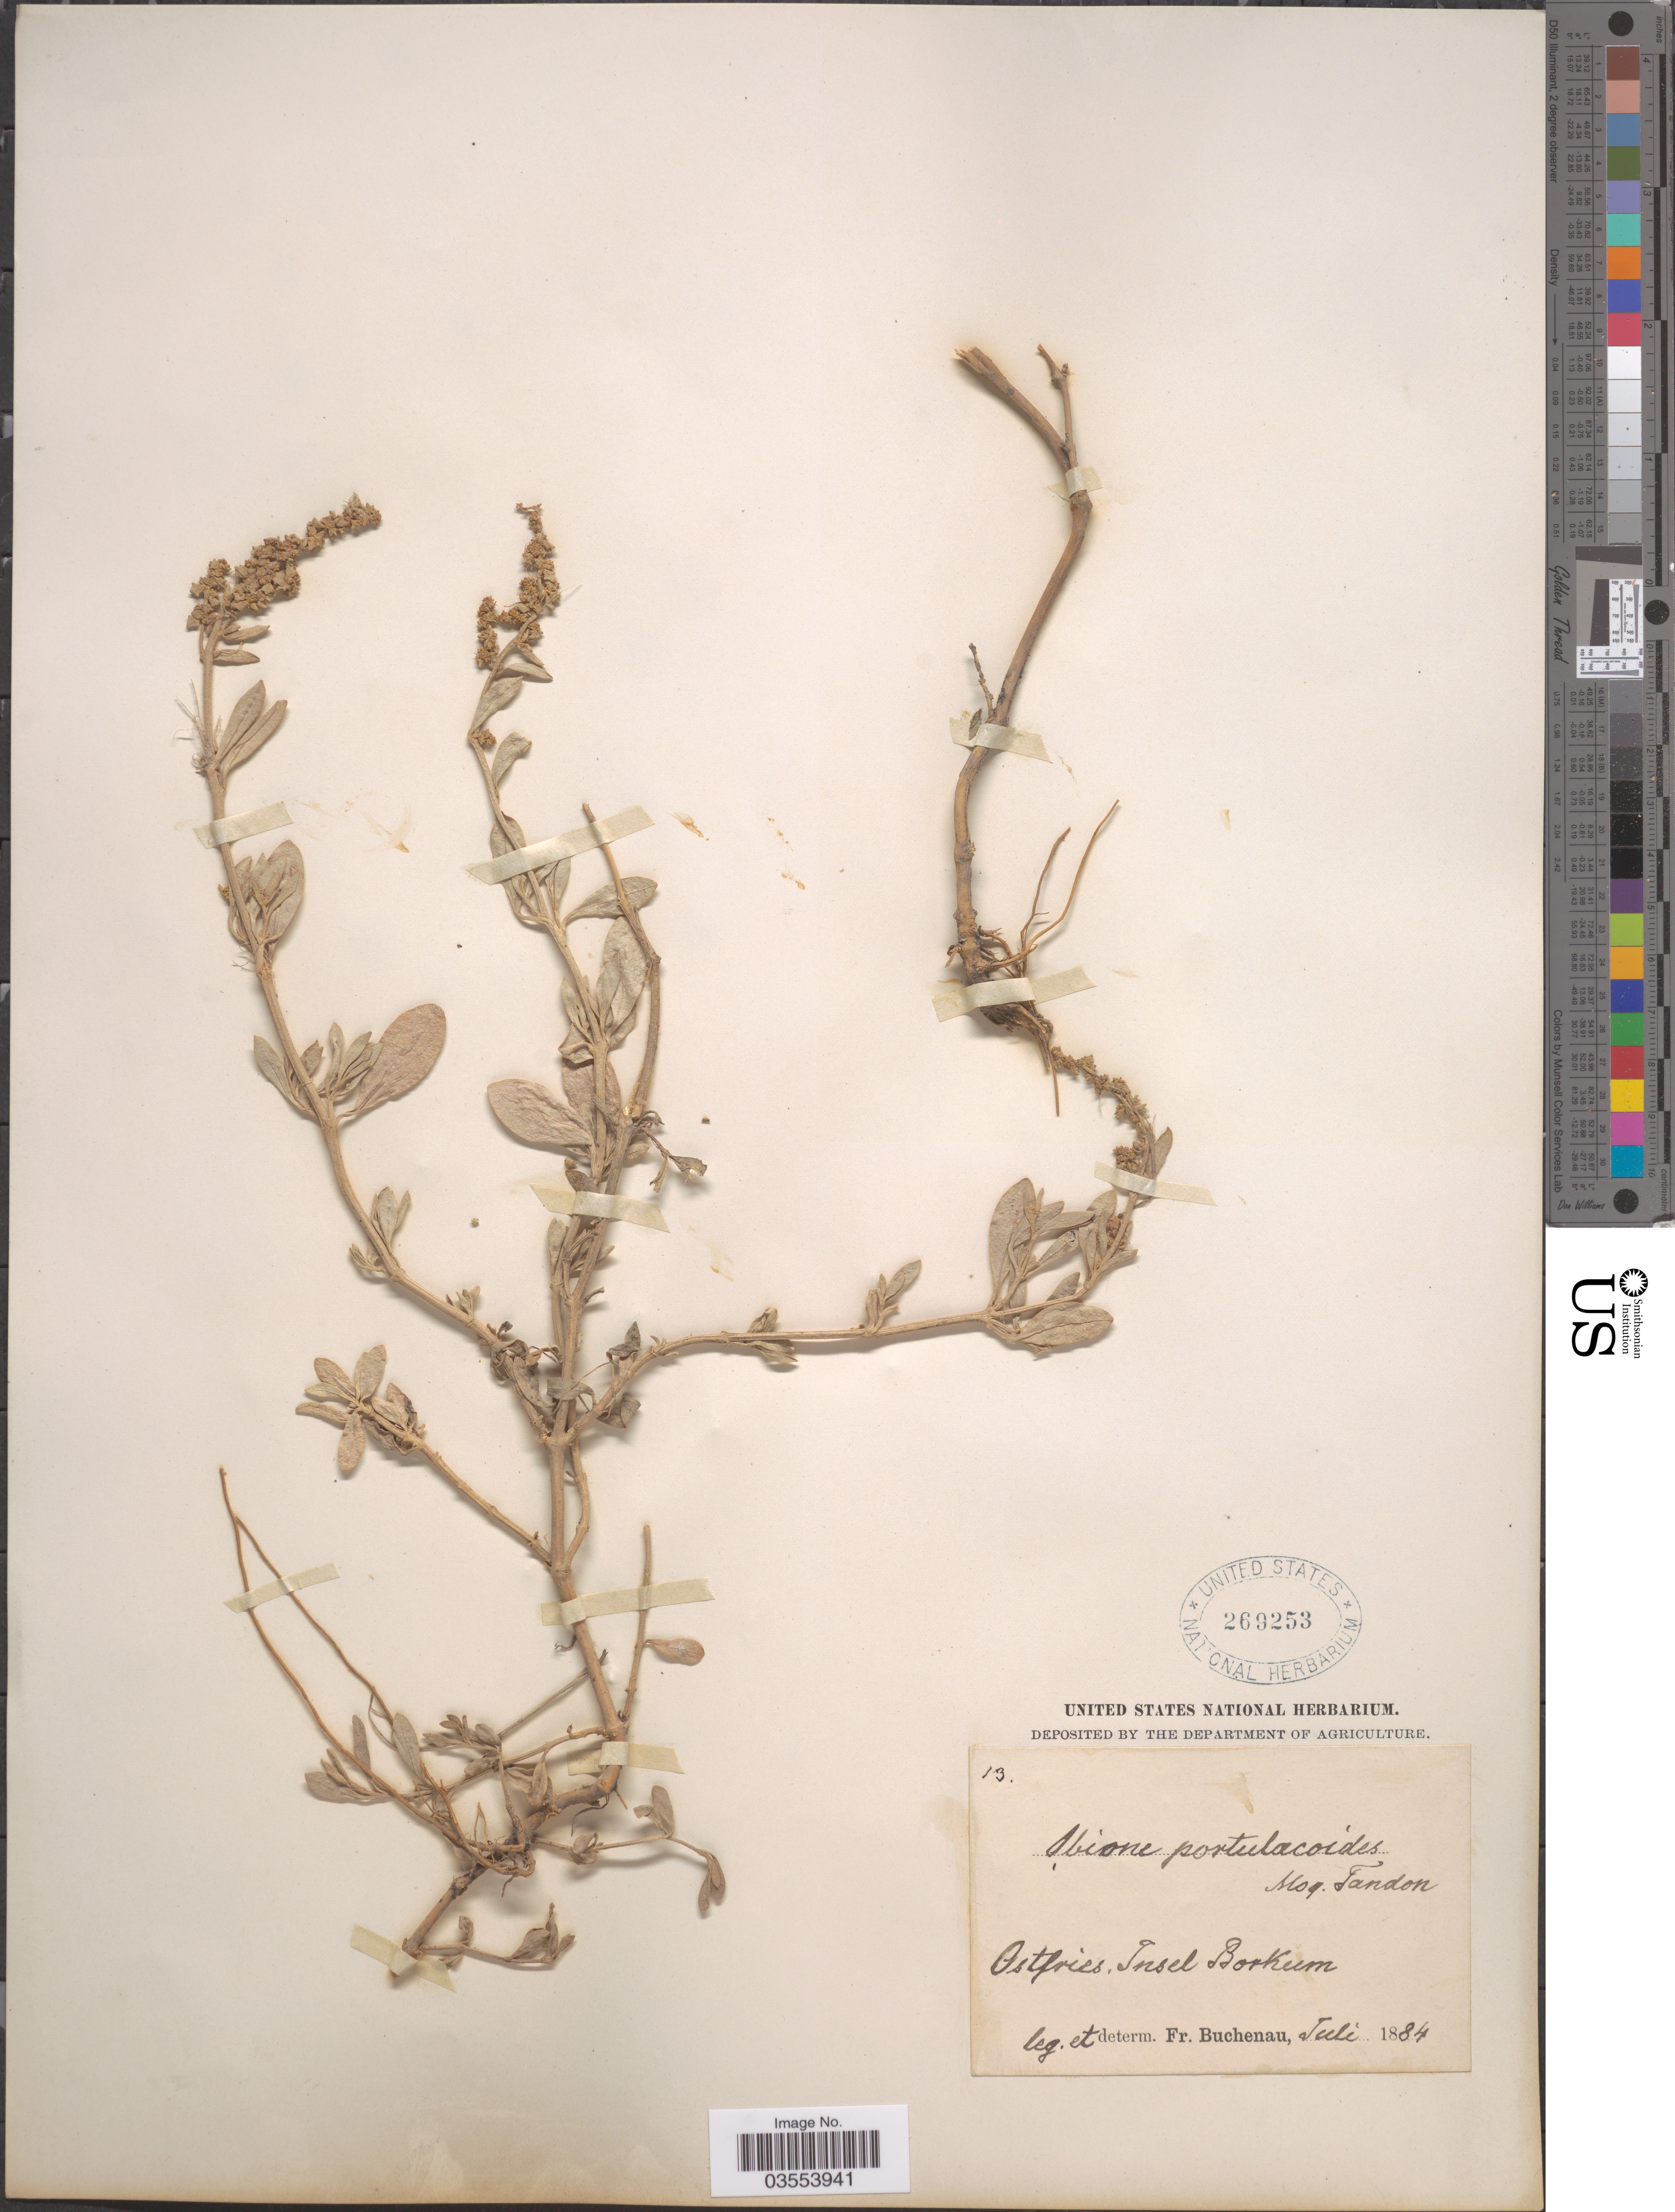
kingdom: Plantae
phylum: Tracheophyta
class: Magnoliopsida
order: Caryophyllales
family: Amaranthaceae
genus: Atriplex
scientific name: Atriplex portulacoides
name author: L.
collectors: F. Buchenau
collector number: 13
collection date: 1884-07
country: Germany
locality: Ostfries. Insel Borkum.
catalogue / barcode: US 269253